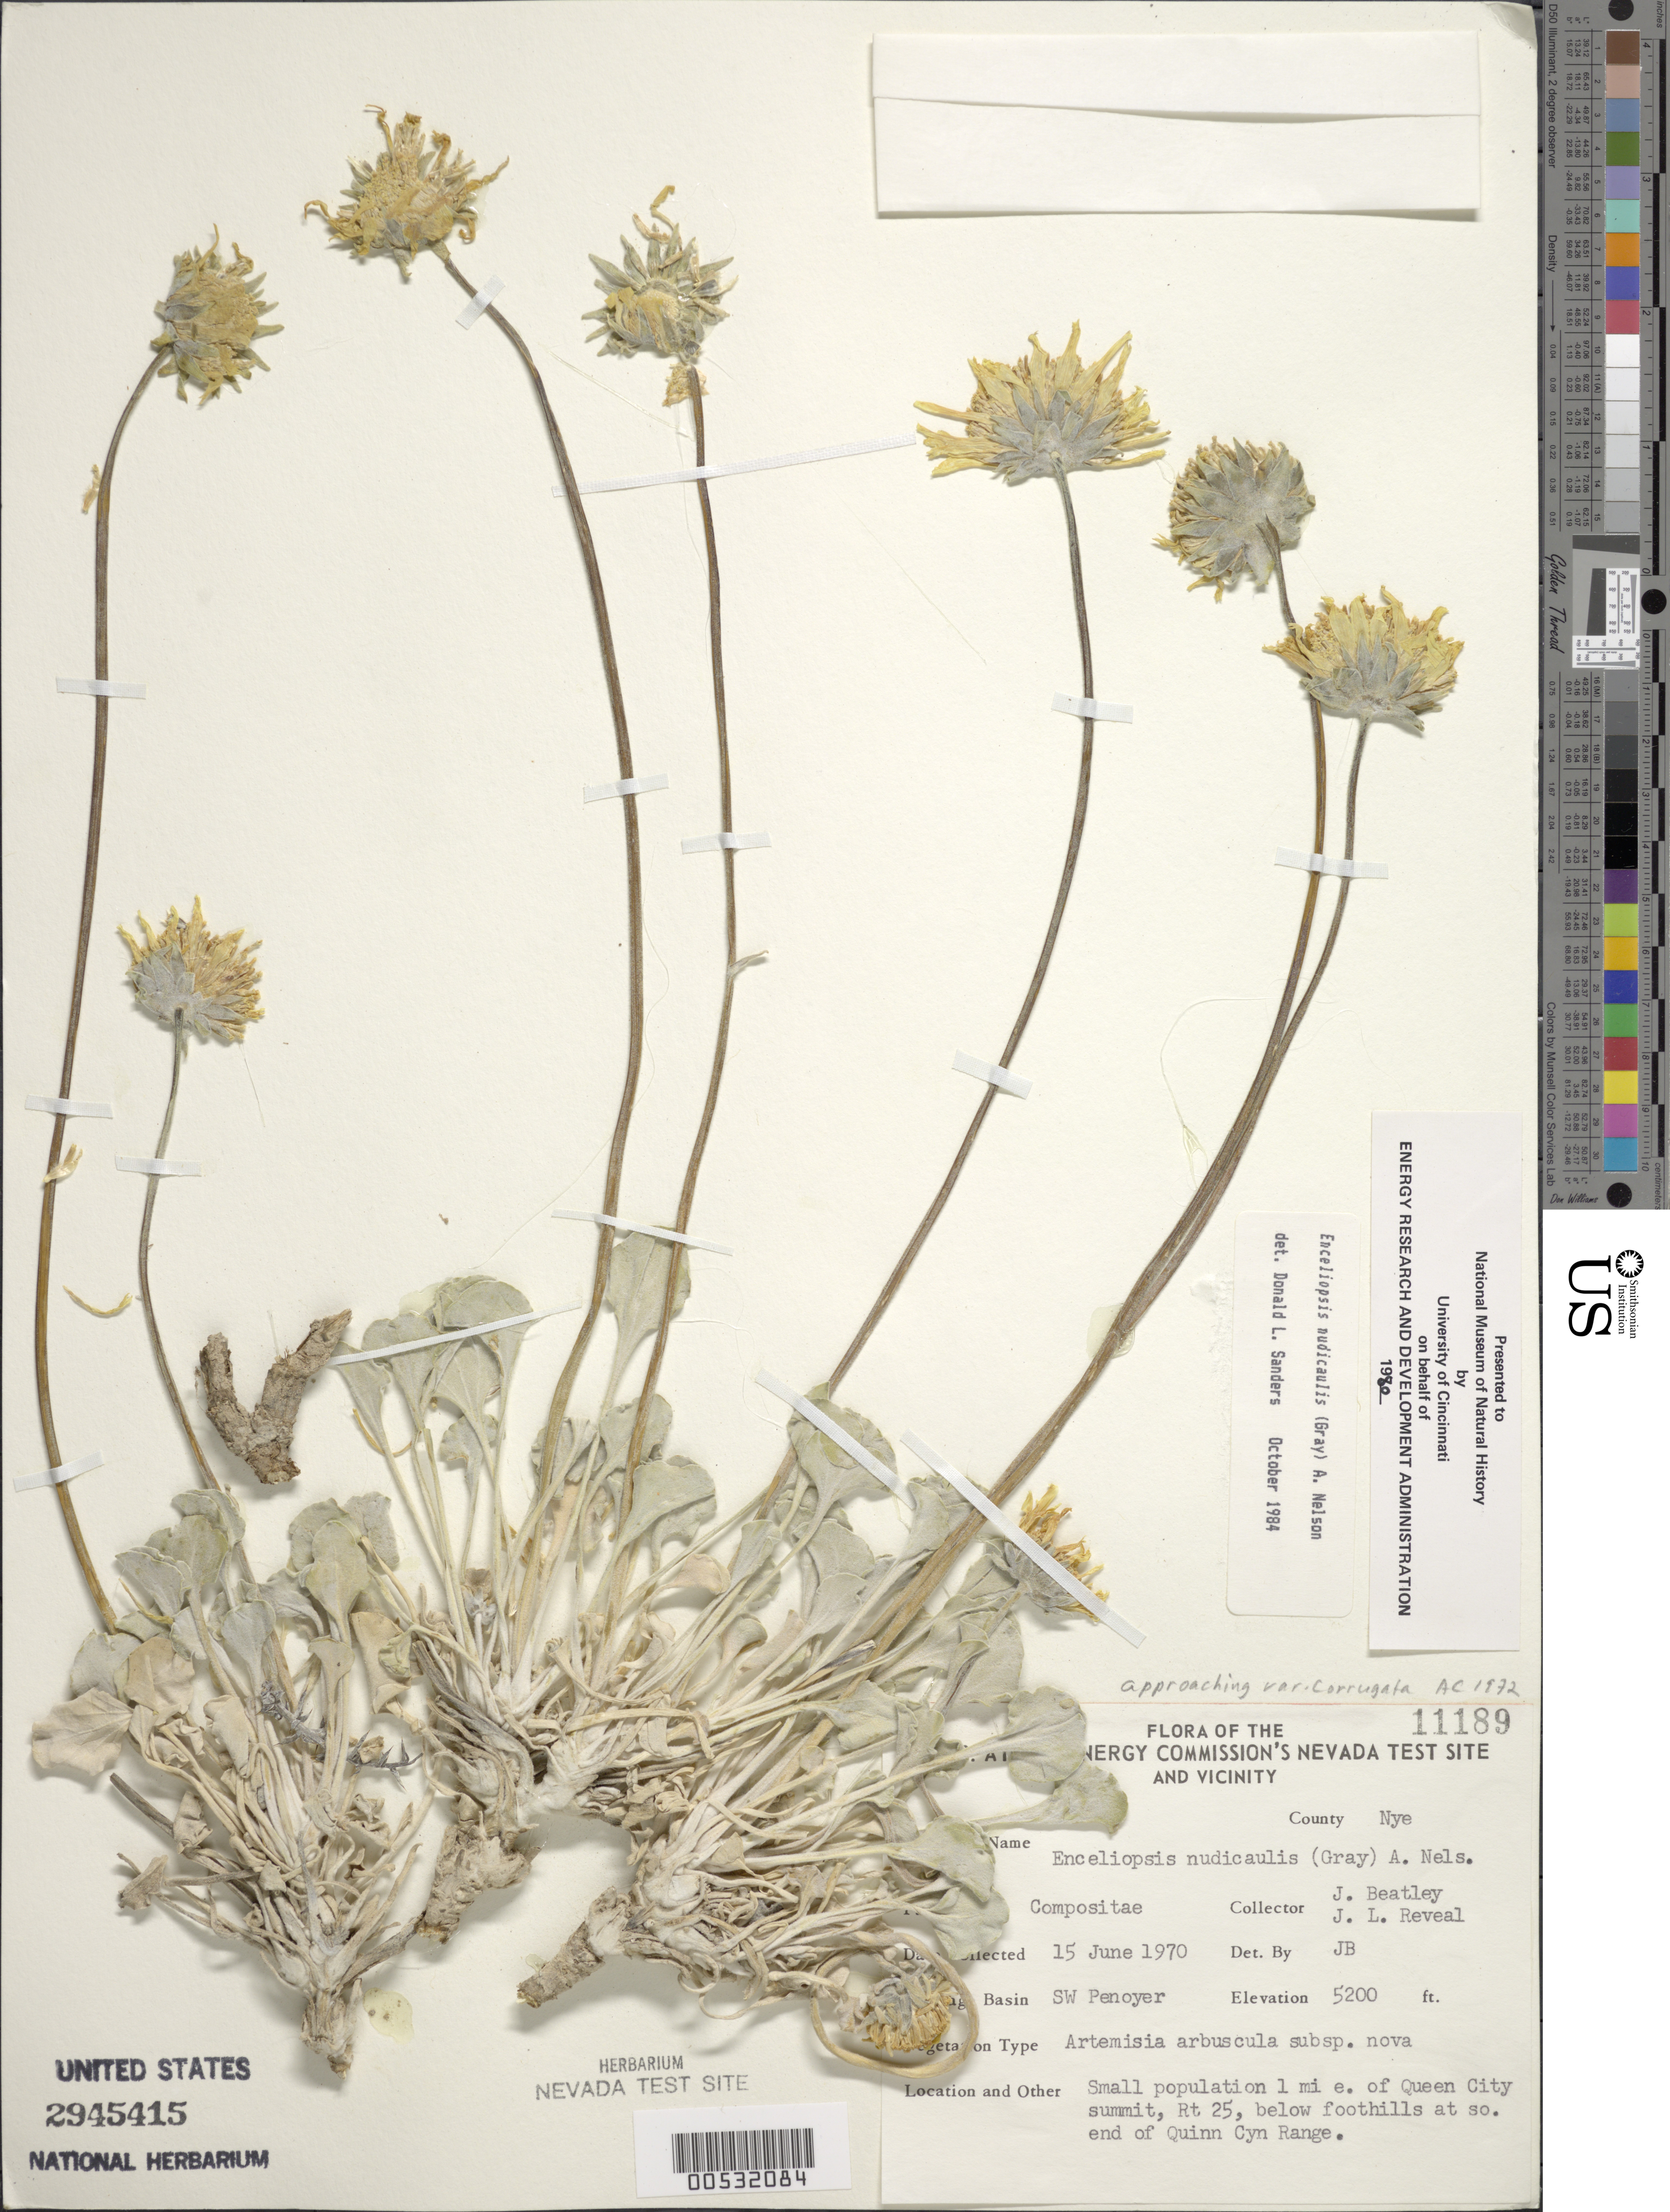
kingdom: Plantae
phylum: Tracheophyta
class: Magnoliopsida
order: Asterales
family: Asteraceae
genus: Enceliopsis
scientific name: Enceliopsis nudicaulis var. corrugata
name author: (A. Gray) A. Nelson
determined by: Sanders, D.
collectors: J. C. Beatley & J. L. Reveal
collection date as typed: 15 Jun 1970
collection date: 1970-06-15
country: United States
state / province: Nevada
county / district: Nye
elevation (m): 1584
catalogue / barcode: US 2945415